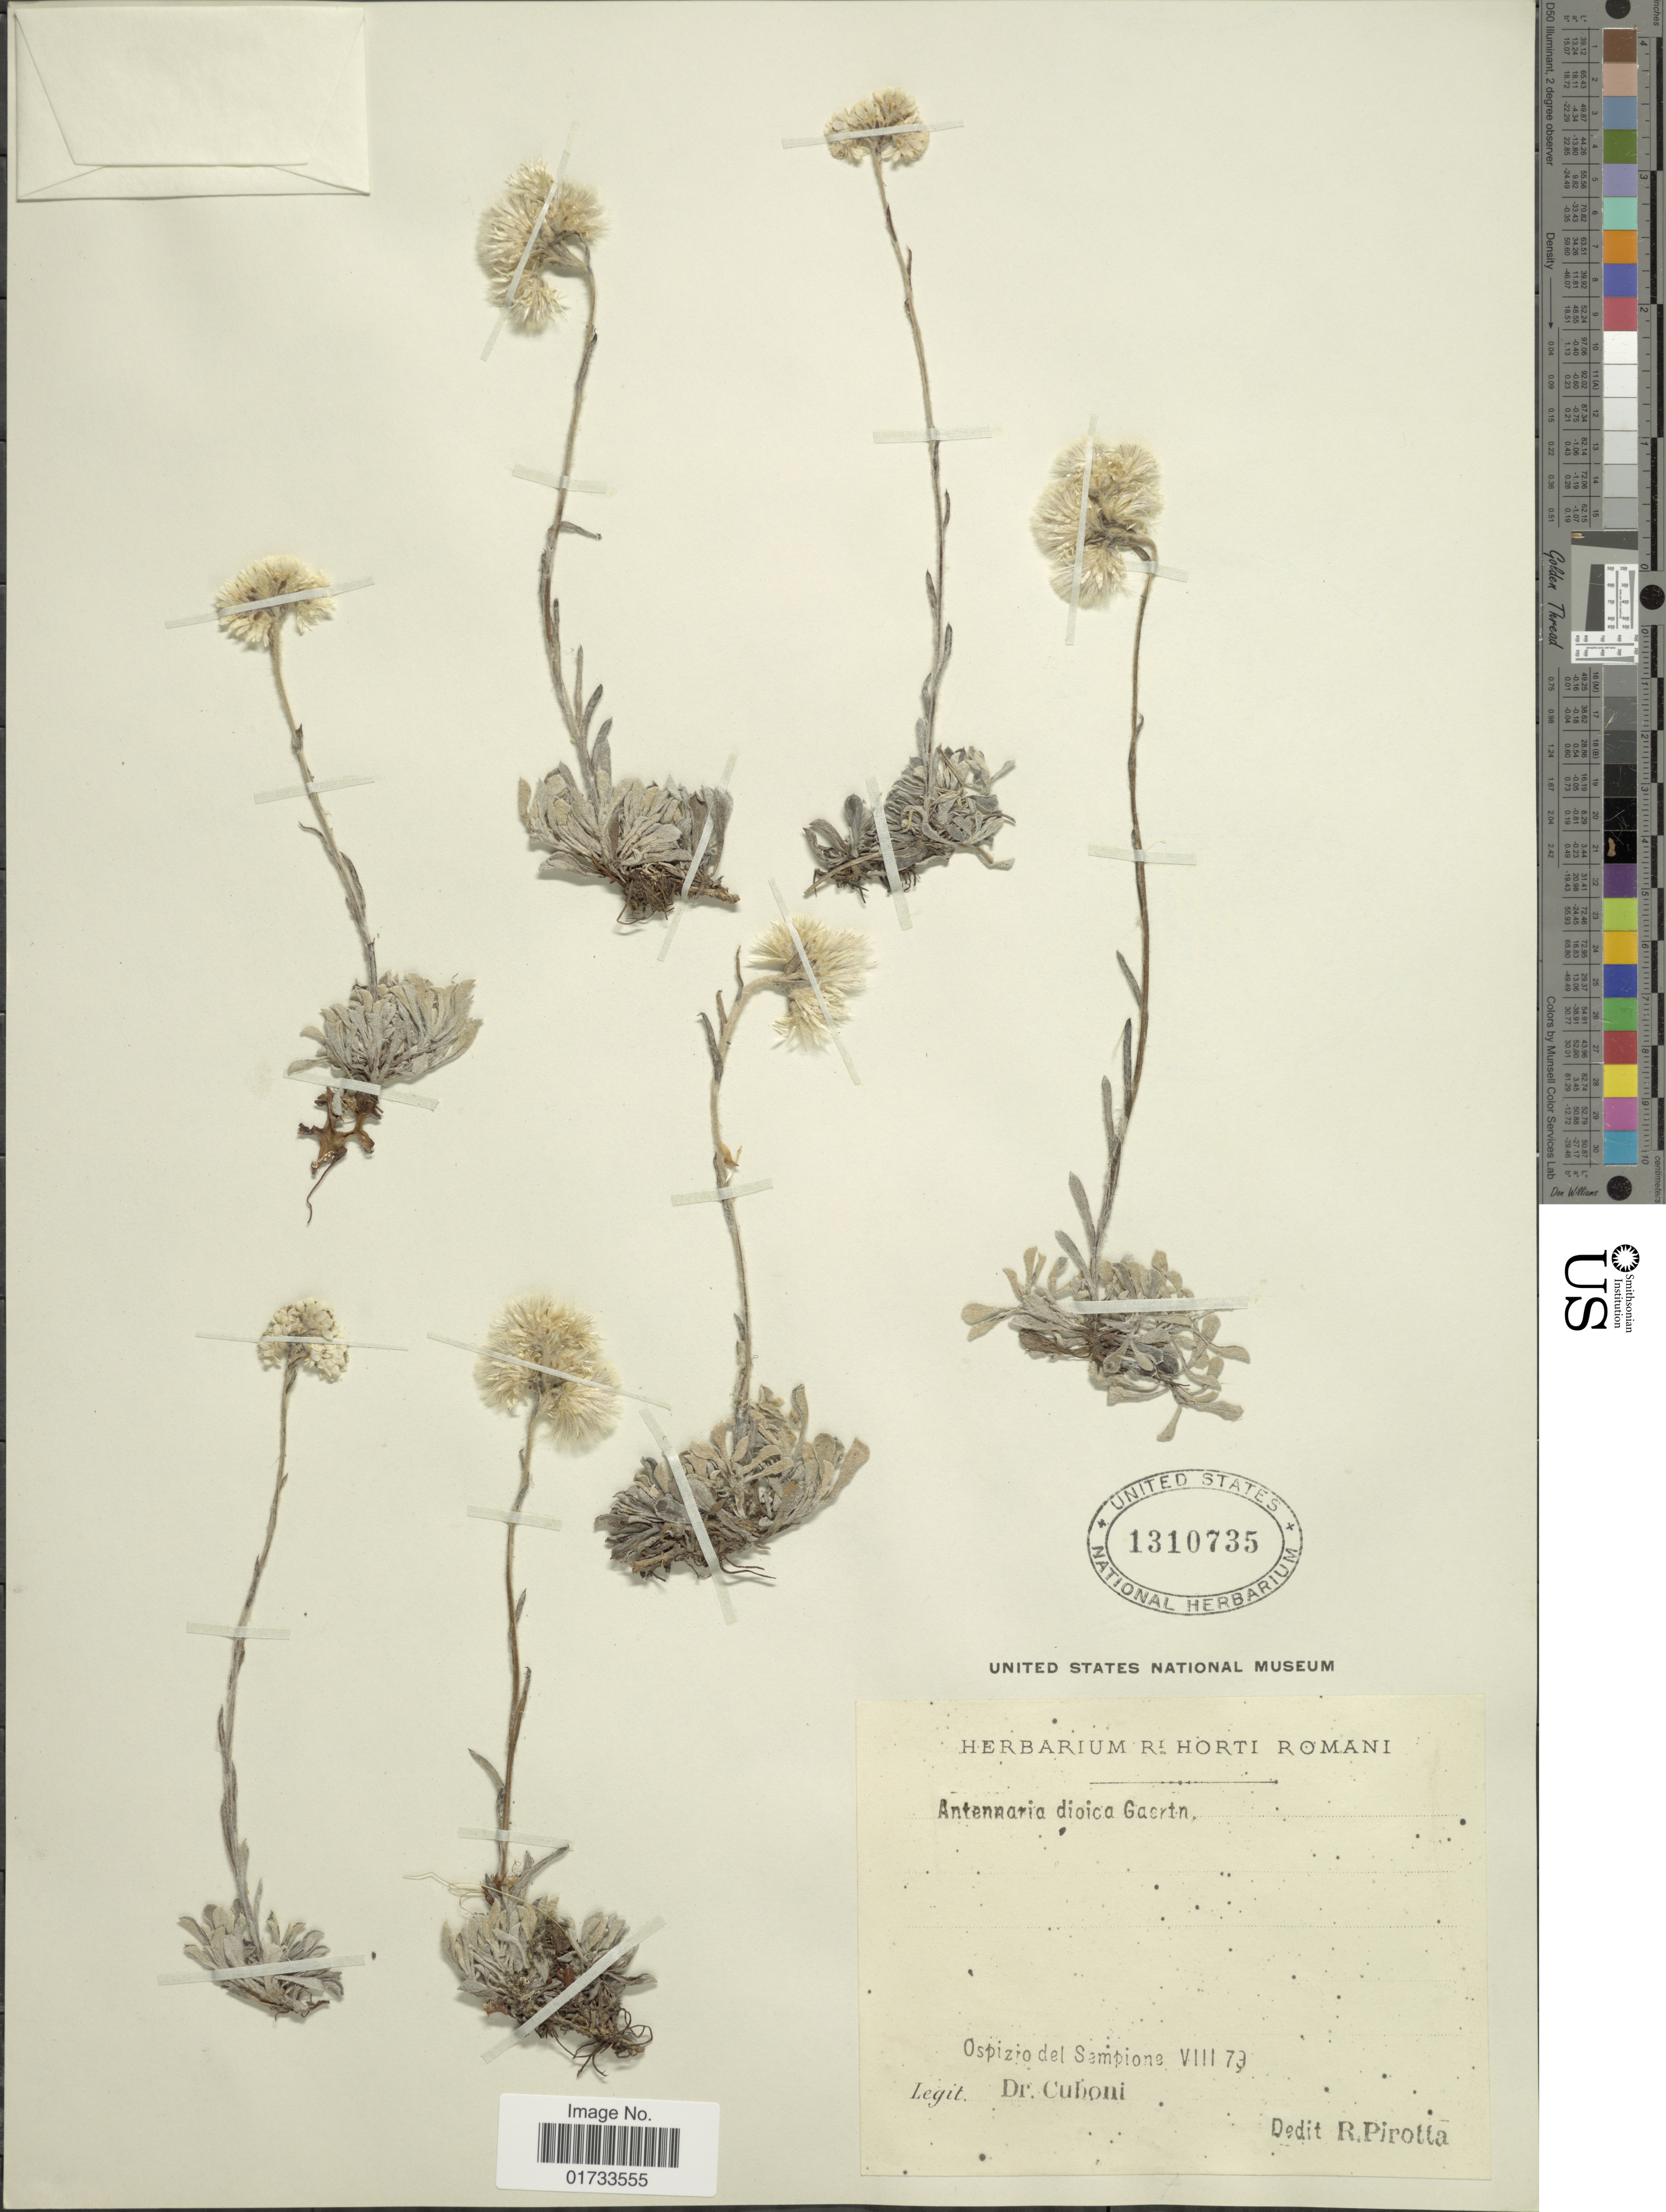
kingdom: Plantae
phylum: Tracheophyta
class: Magnoliopsida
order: Asterales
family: Asteraceae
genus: Antennaria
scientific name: Antennaria dioica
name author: (L.) Gaertn.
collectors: Cuboni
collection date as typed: Transcribed d/m/y: /8/79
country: Switzerland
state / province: Valais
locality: Ospizio del Sampione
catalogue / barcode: US 1310735